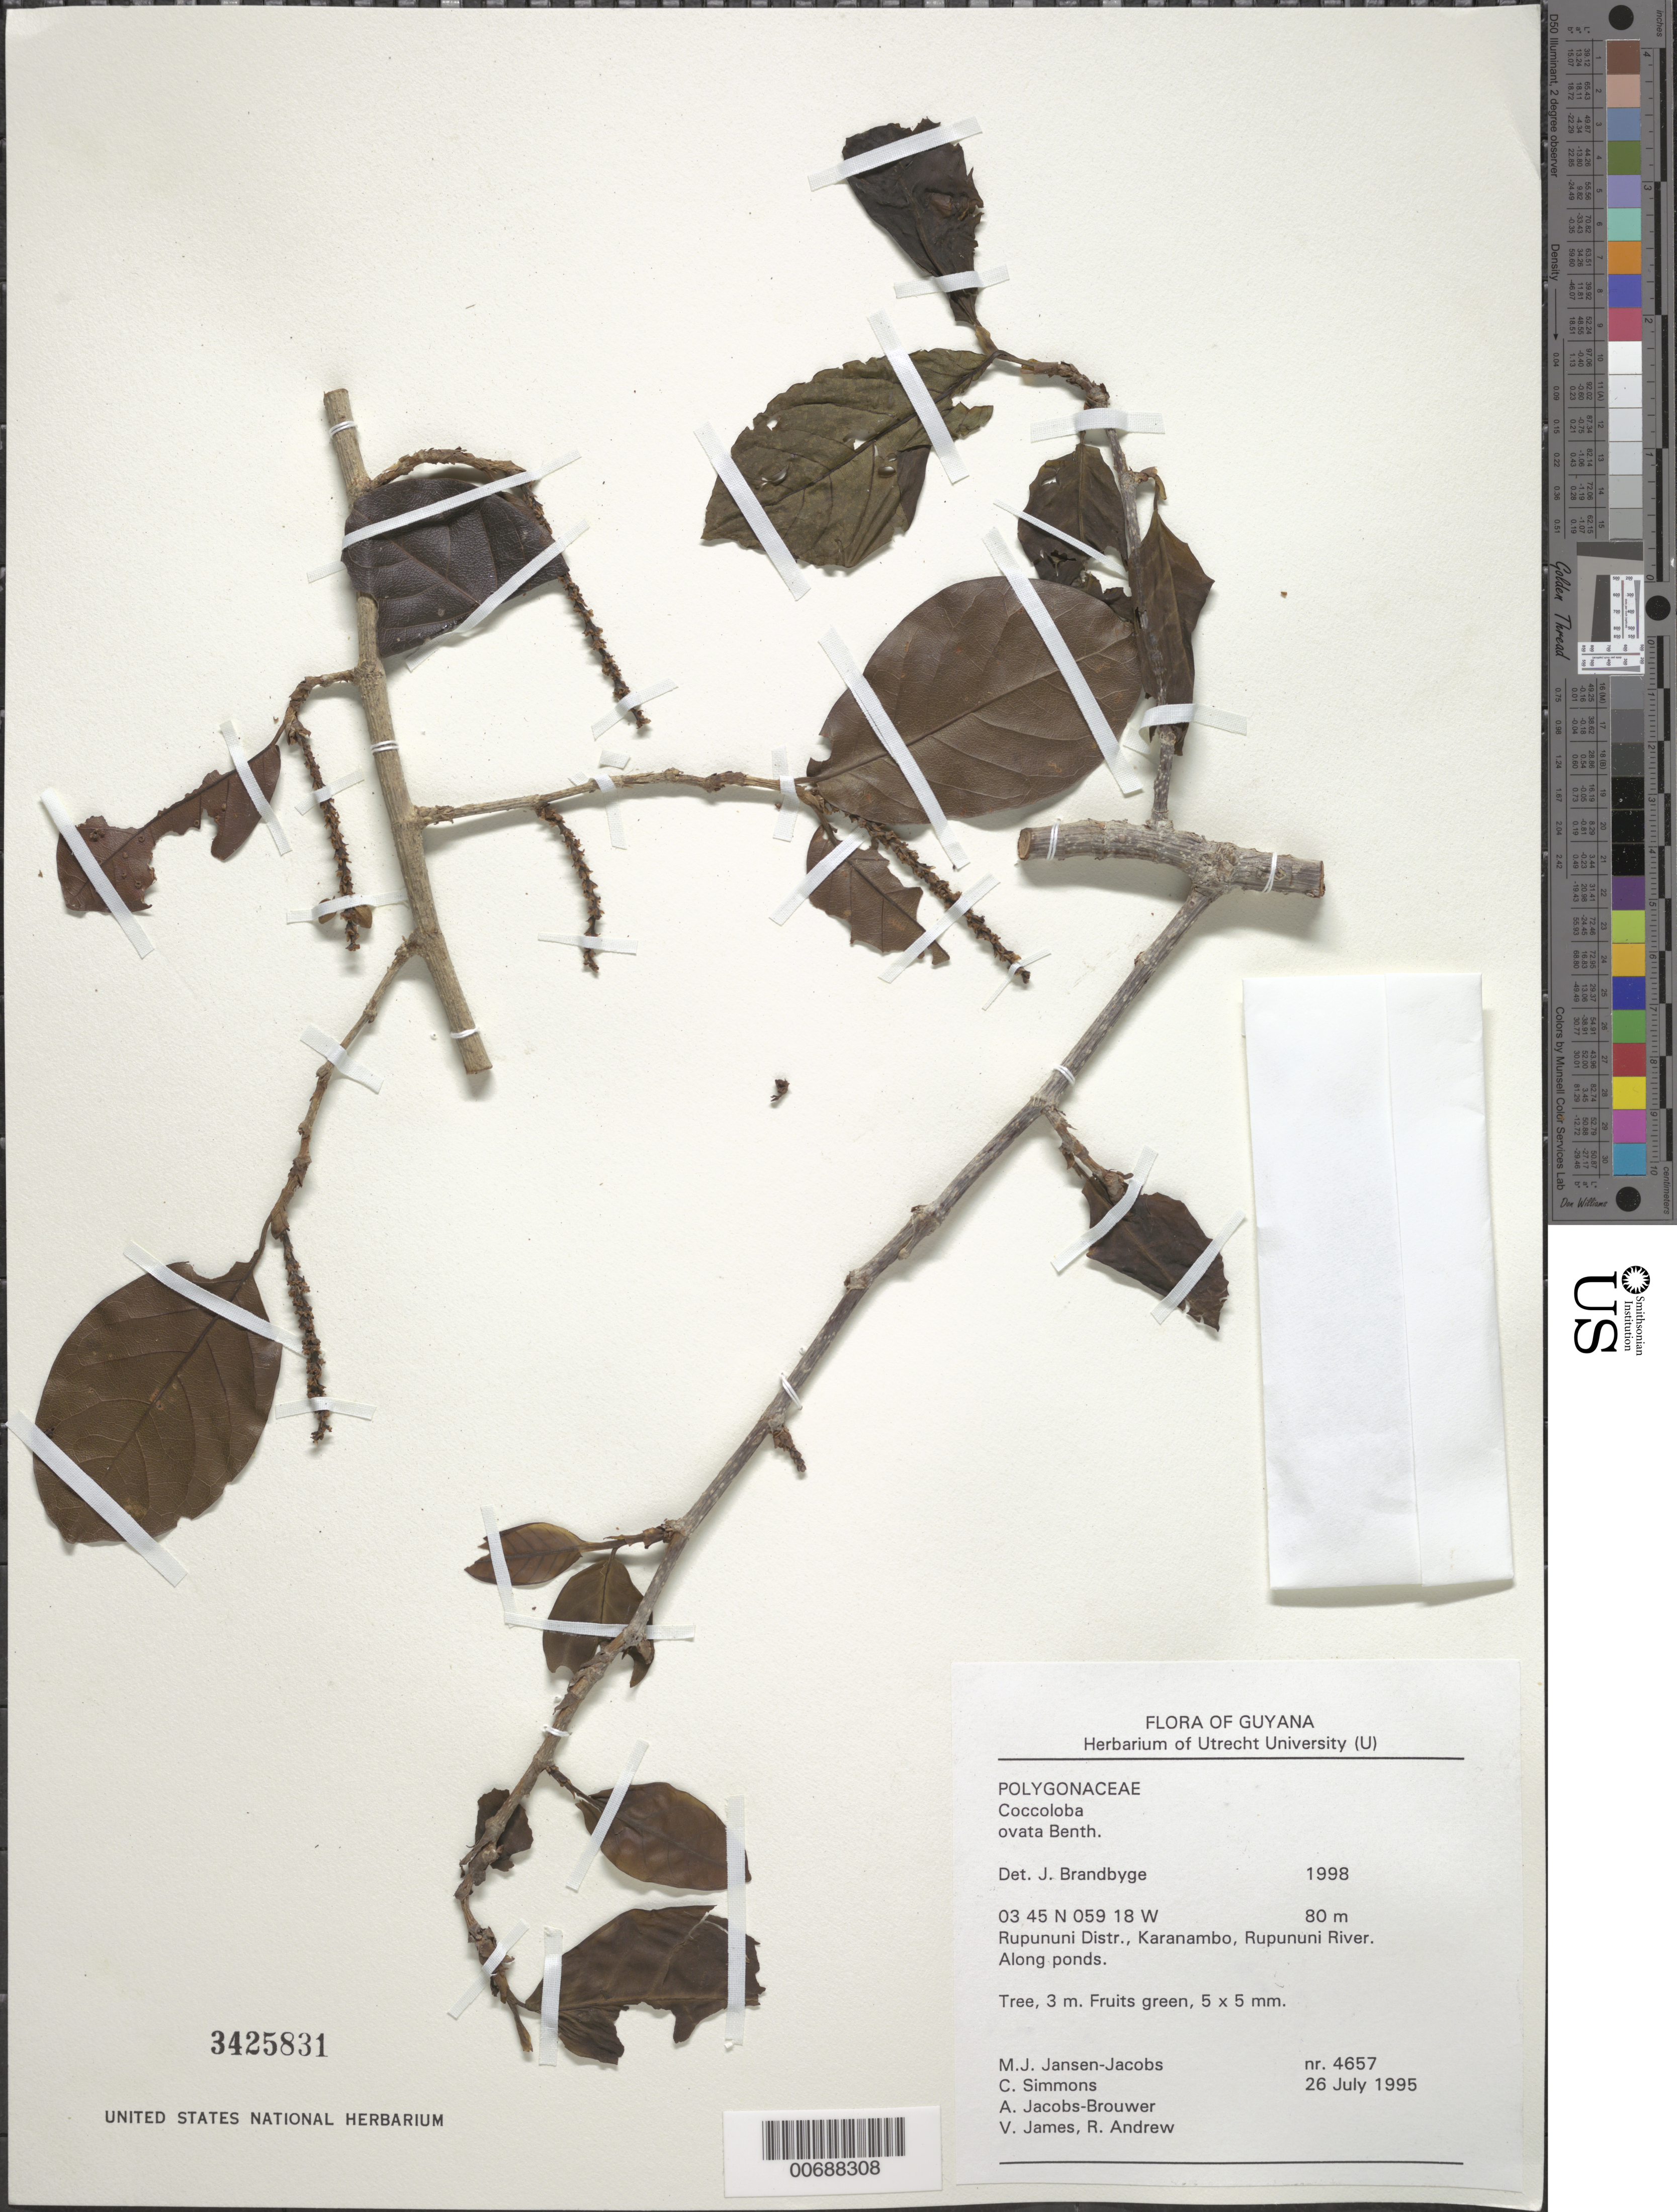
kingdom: Plantae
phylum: Tracheophyta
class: Magnoliopsida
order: Caryophyllales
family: Polygonaceae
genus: Coccoloba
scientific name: Coccoloba ovata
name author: Benth.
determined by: Brandbyge, J.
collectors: M. J. Jansen-Jacobs, C. Simons, A. Jacobs-Brouwer, V. James & R. Andrew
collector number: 4657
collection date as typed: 26-Jul-95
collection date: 1995-07-26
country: Guyana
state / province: U. Takutu-U. Essequibo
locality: Karanambo, Rupununi River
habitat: Along ponds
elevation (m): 80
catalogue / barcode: US 3425831